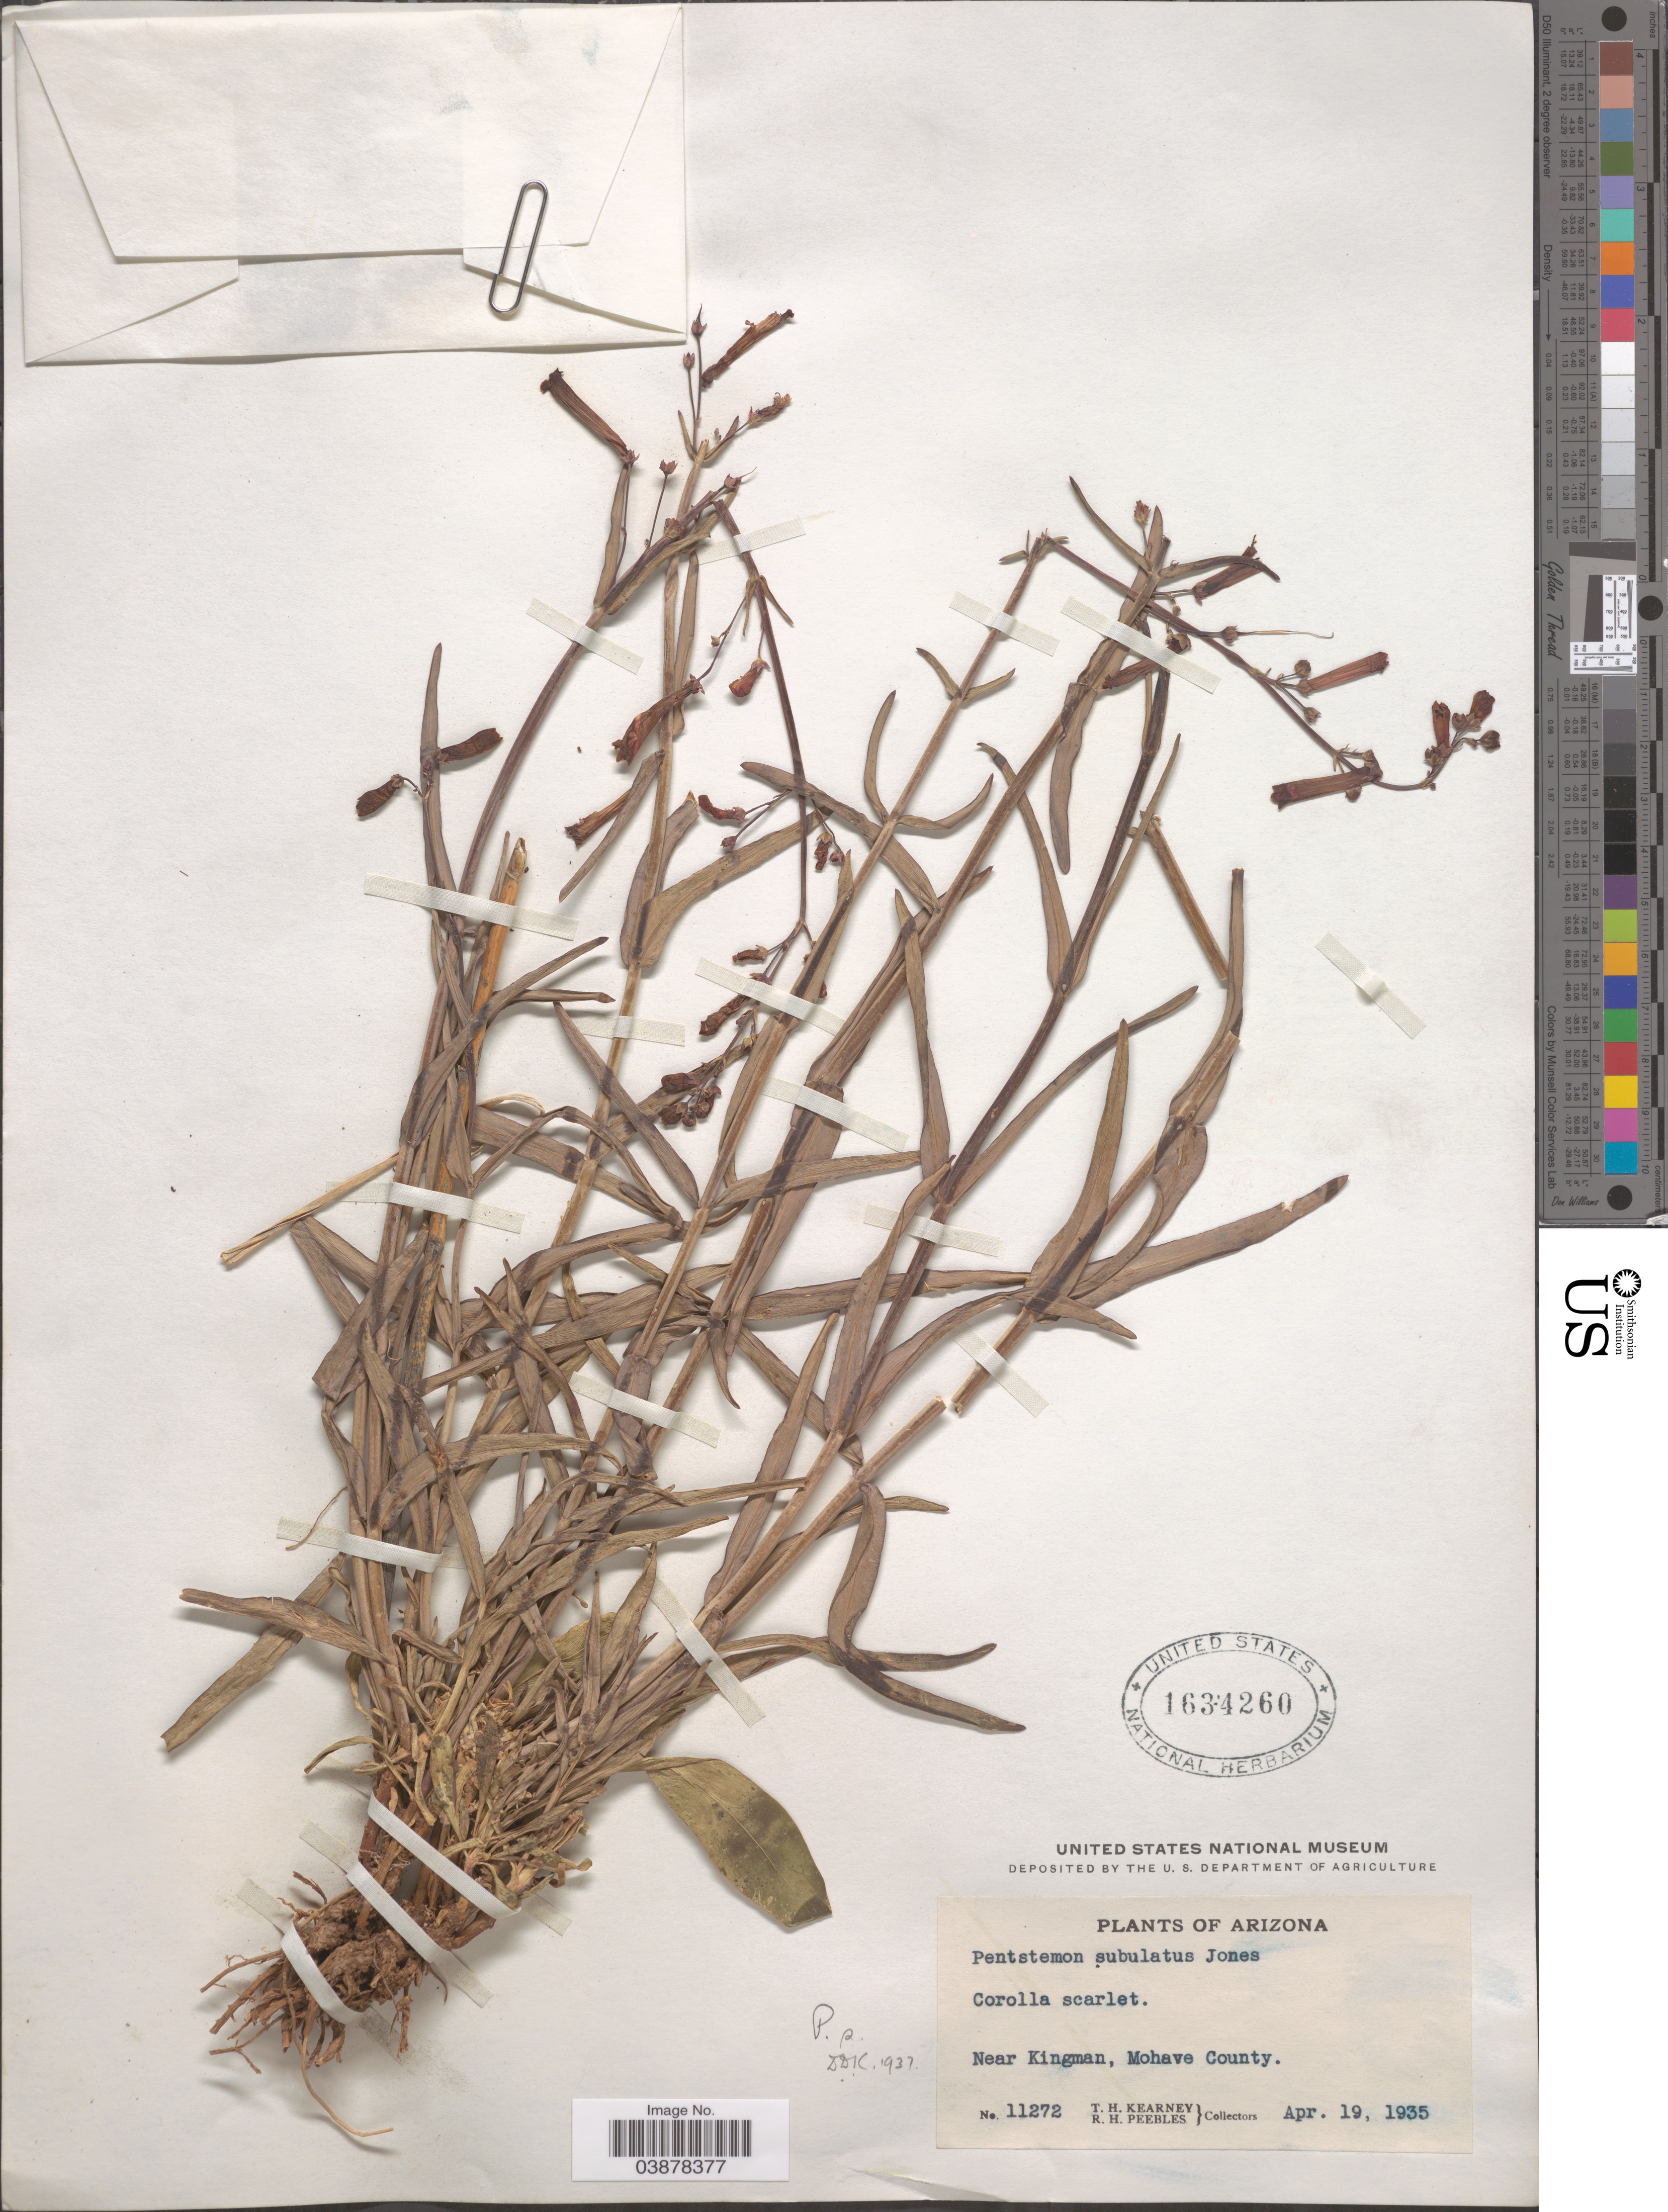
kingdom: Plantae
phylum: Tracheophyta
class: Magnoliopsida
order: Lamiales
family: Plantaginaceae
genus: Penstemon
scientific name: Penstemon subulatus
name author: M.E. Jones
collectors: T. H. Kearney & R. H. Peebles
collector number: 11272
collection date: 1935-04-19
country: United States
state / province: Arizona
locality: Near Kingman, Mohave County.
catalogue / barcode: US 1634260